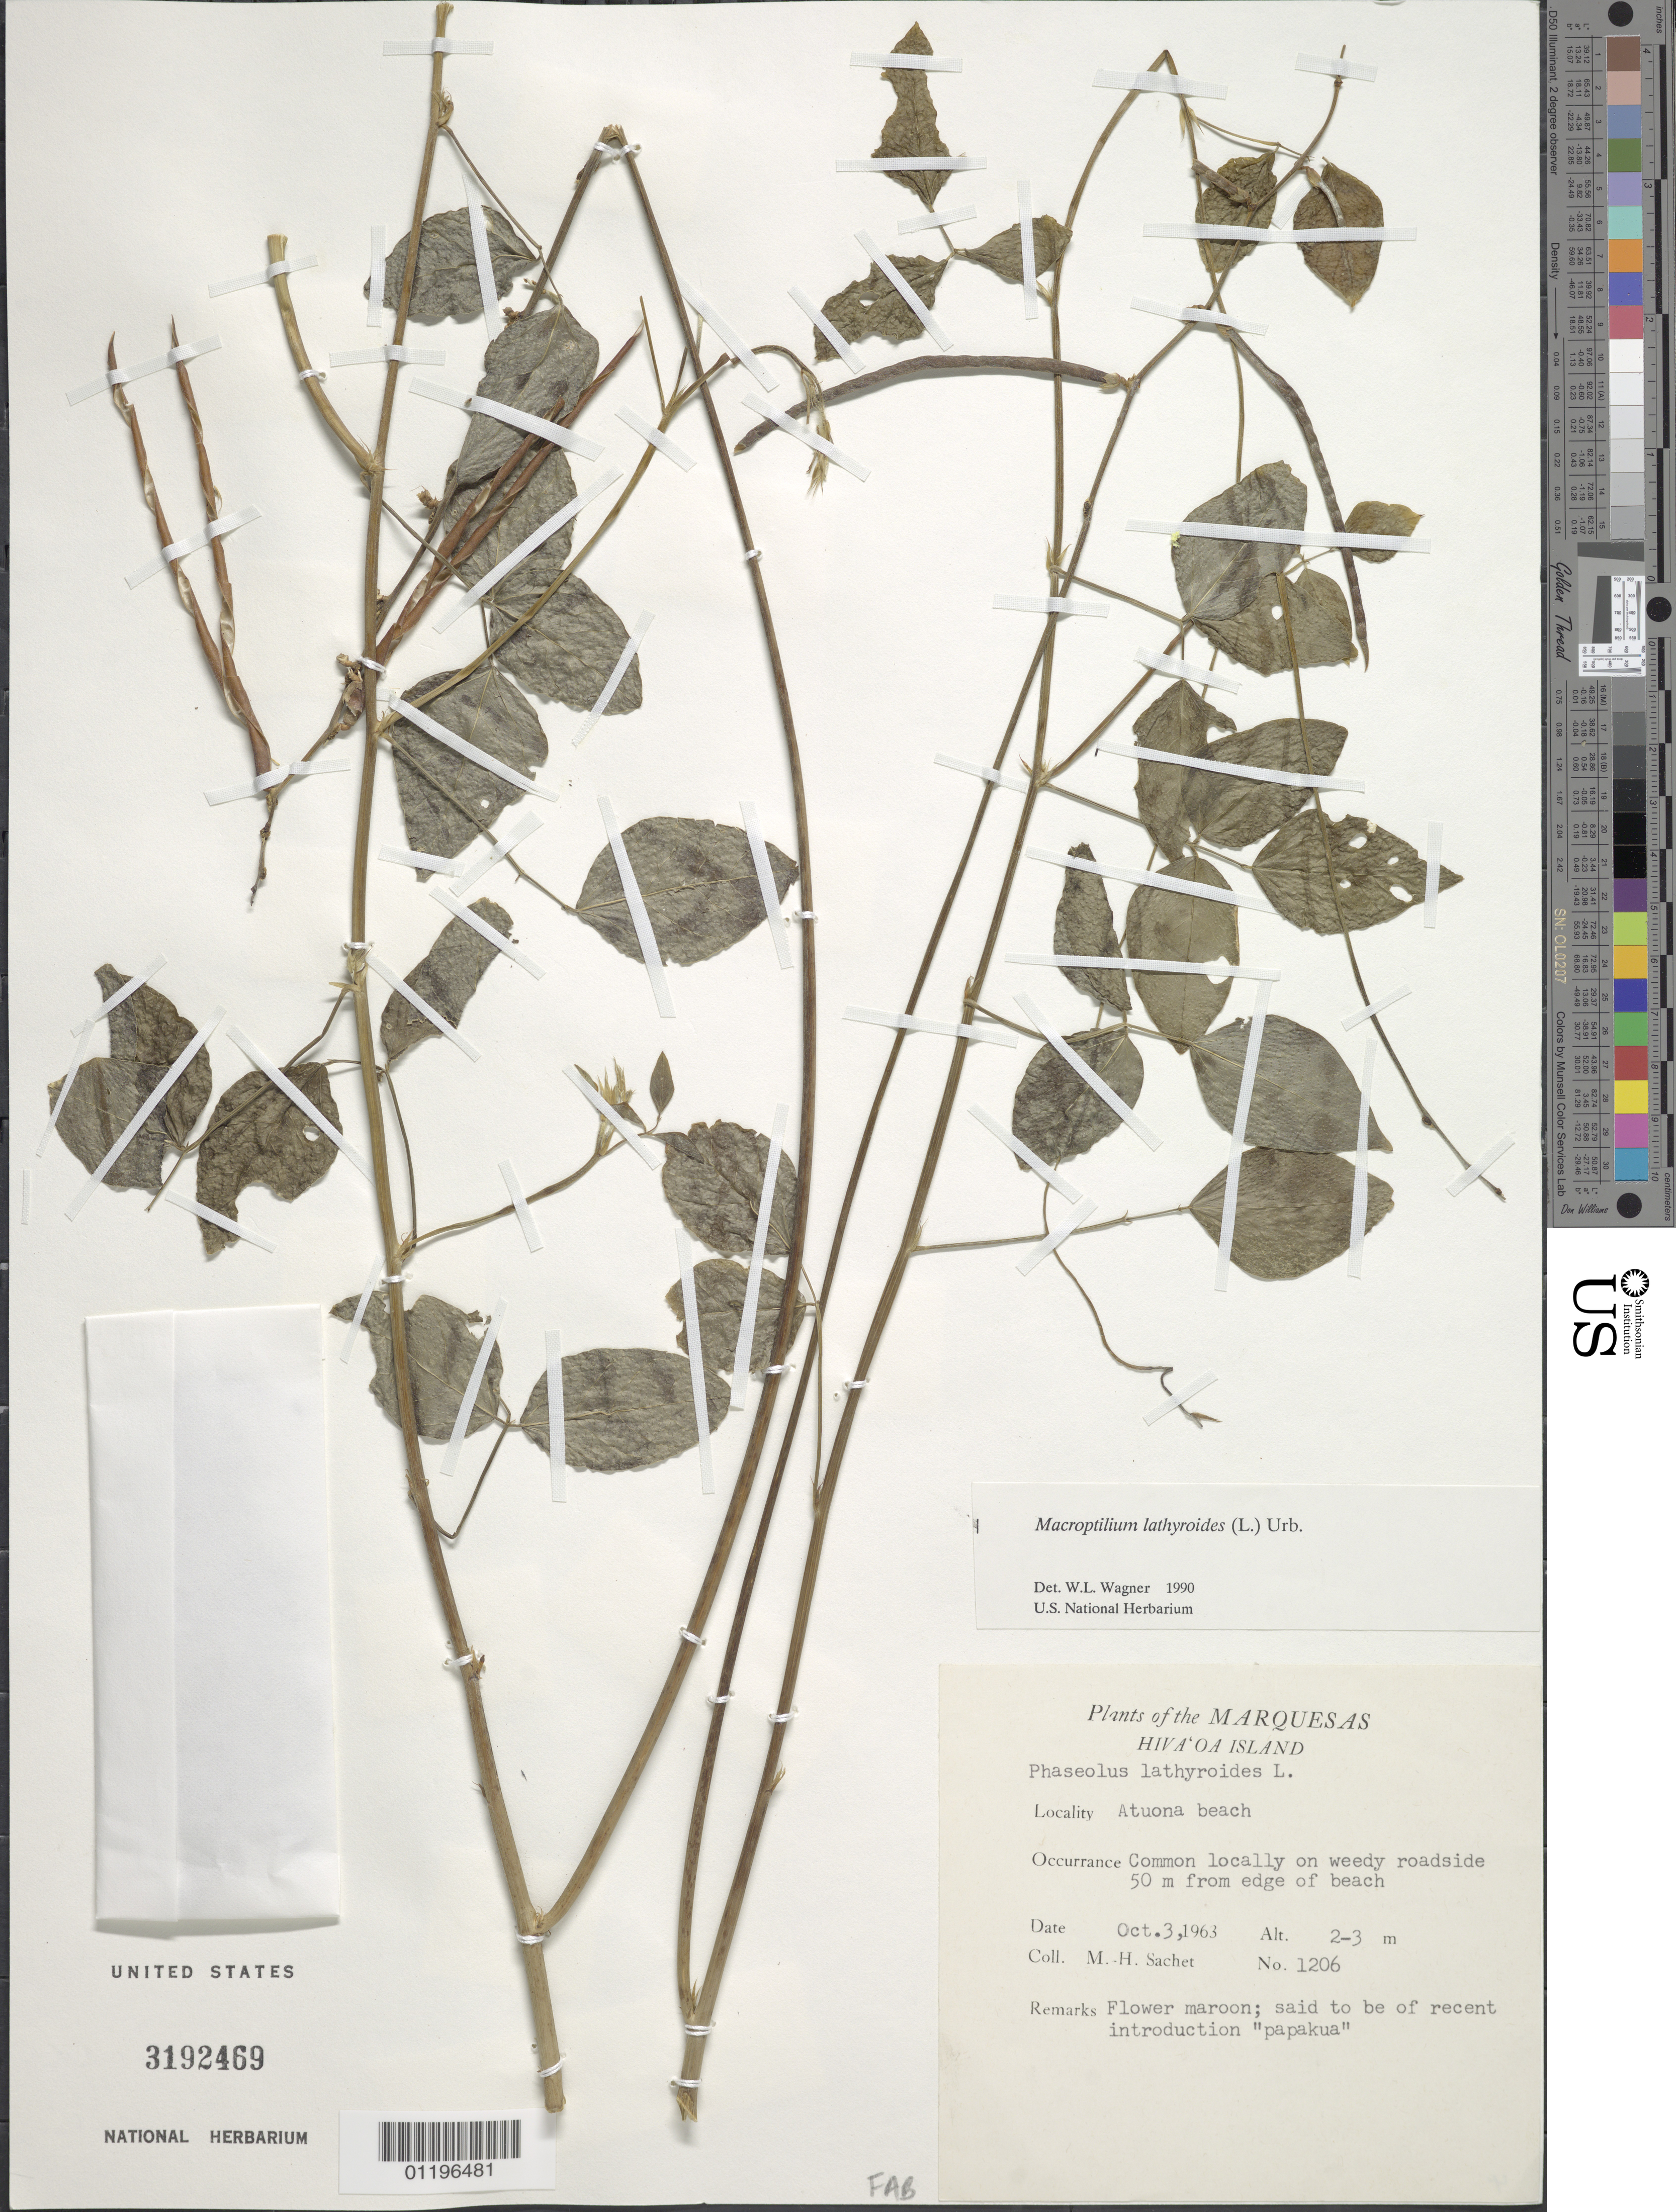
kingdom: Plantae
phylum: Tracheophyta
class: Magnoliopsida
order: Fabales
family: Fabaceae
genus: Macroptilium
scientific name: Macroptilium lathyroides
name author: (L.) Urb.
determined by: Wagner, W. L., (BOT), Smithsonian Institution - National Museum of Natural History (UNITED STATES)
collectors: M.-H. Sachet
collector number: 1206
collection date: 1963-10-03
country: French Polynesia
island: Hiva Oa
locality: Atuona beach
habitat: Common locally on weedy roadside 50 m from edge of beach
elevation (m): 2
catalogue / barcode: US 3192469